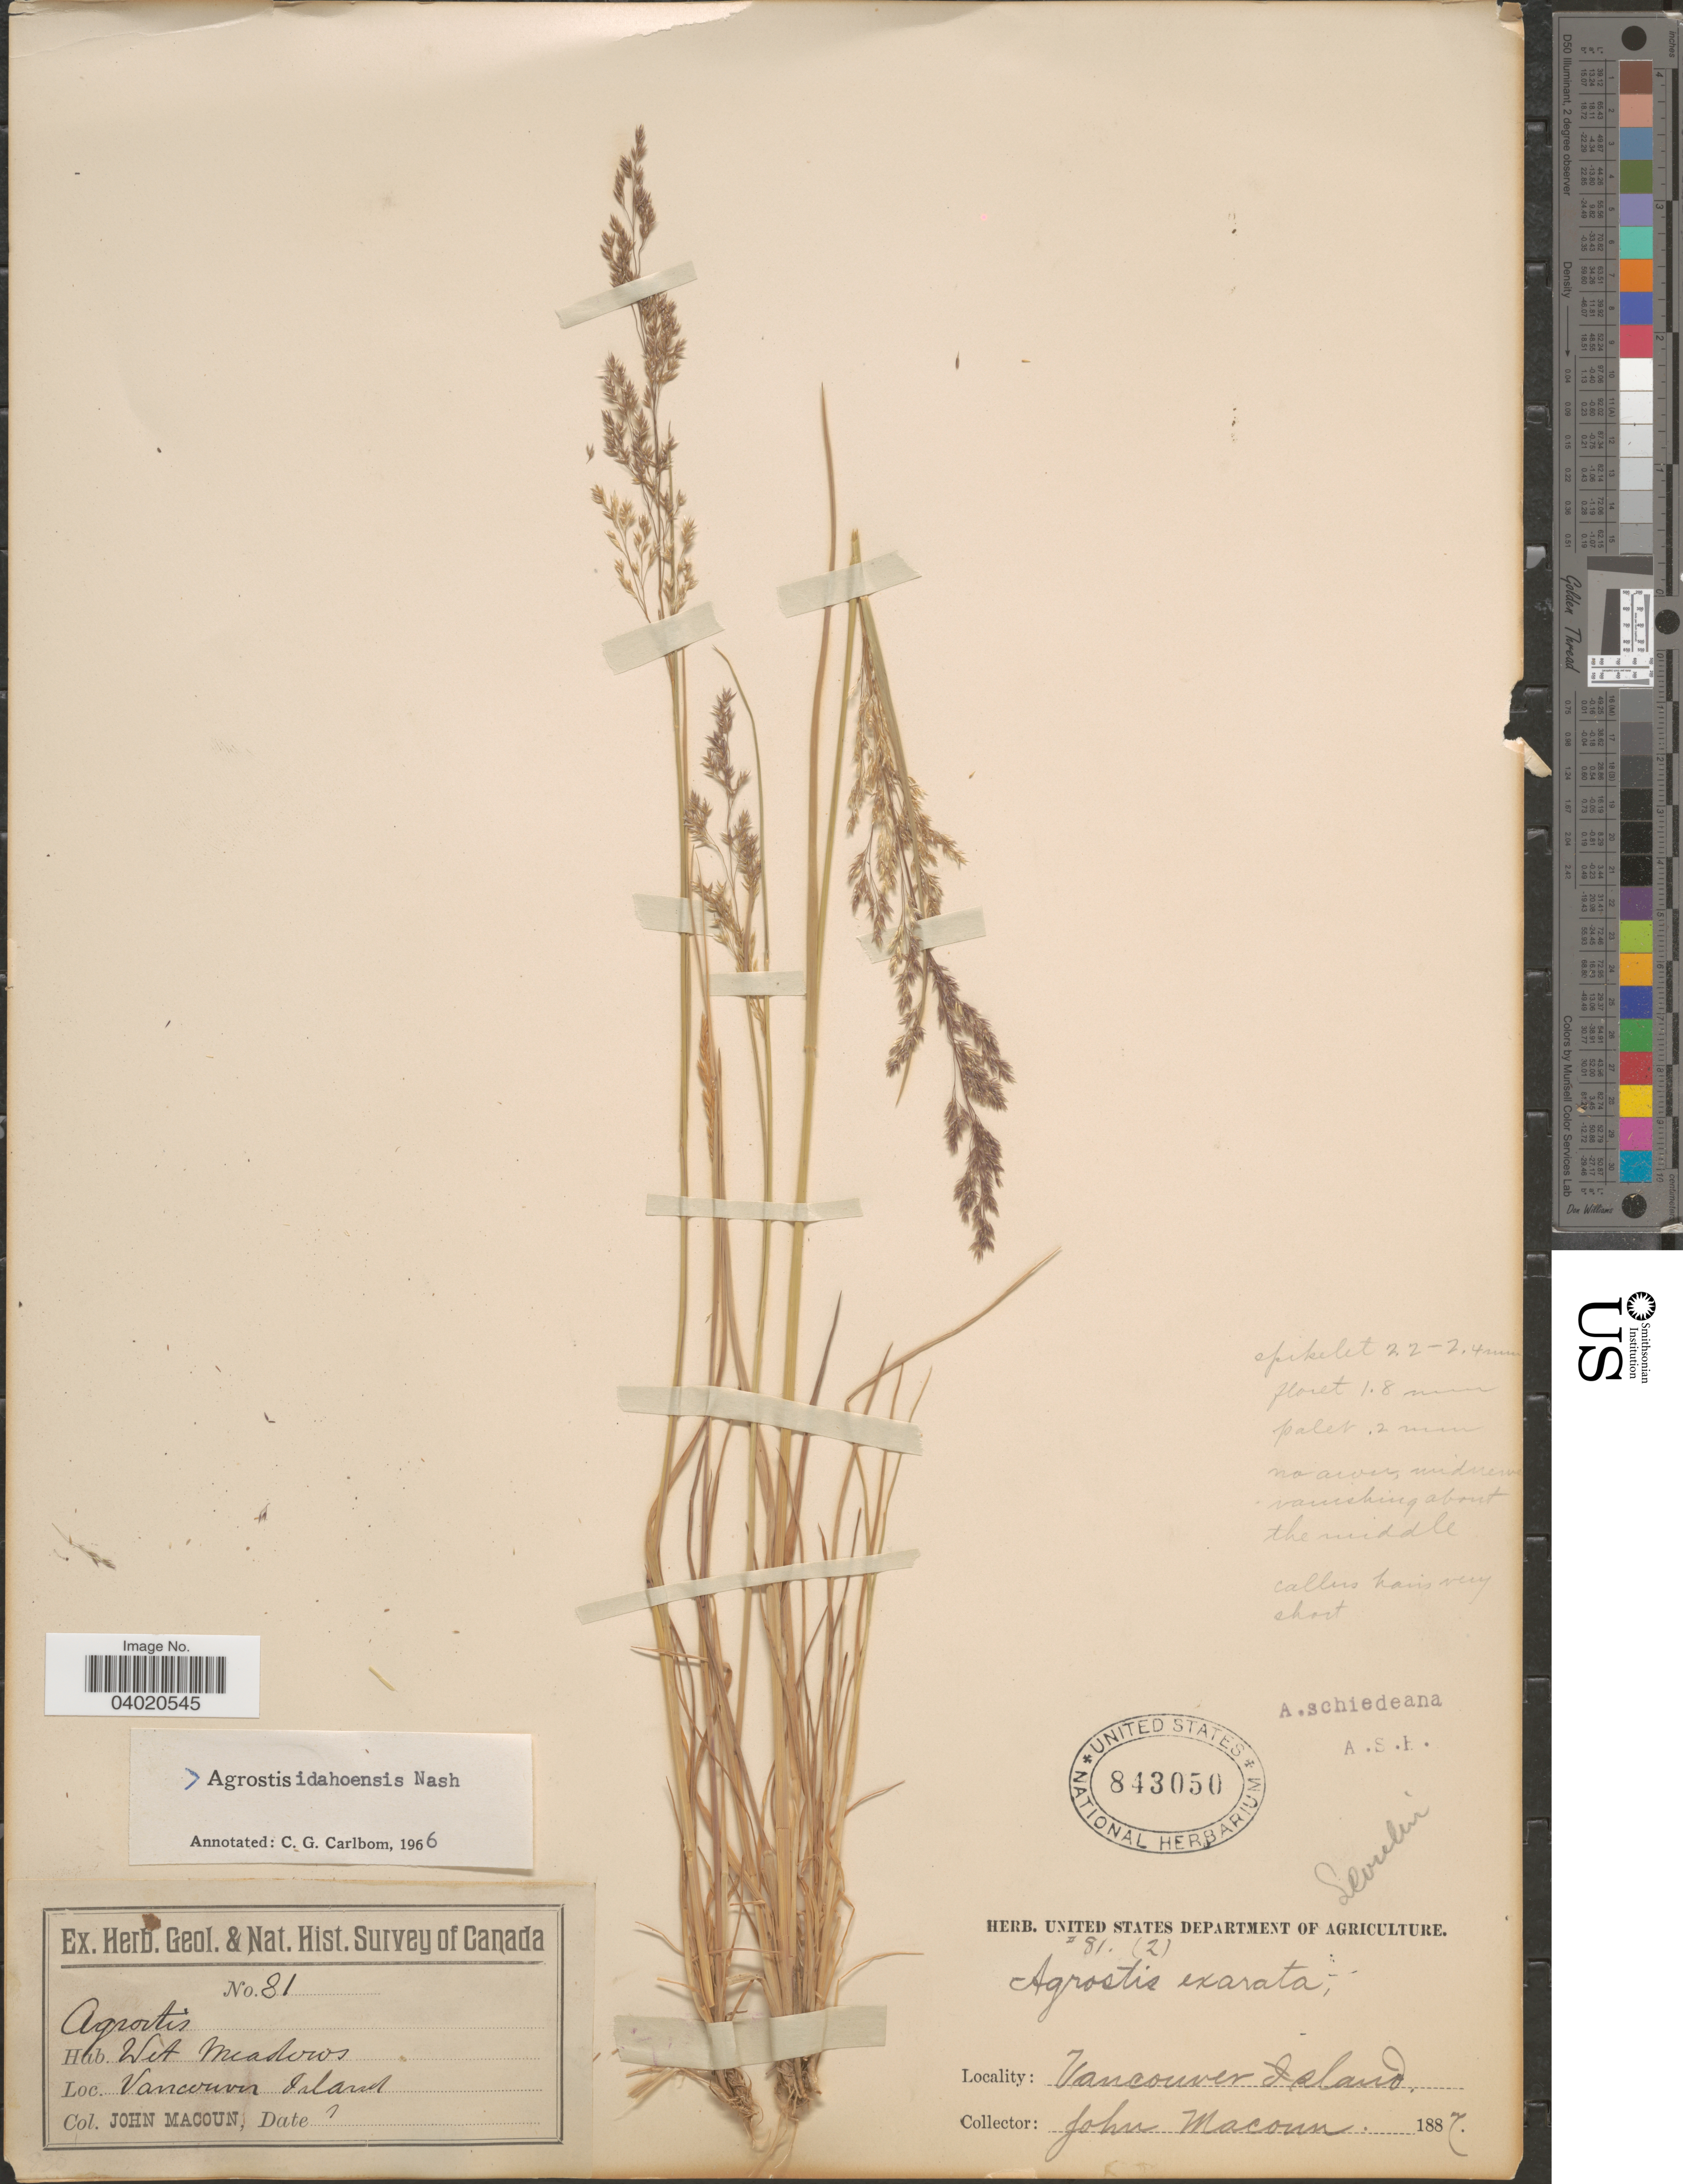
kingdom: Plantae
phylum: Tracheophyta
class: Liliopsida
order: Poales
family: Poaceae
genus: Agrostis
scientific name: Agrostis idahoensis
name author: Nash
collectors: J. Macoun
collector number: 81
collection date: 1887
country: Canada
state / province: British Columbia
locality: Vancouver Island.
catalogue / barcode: US 843050